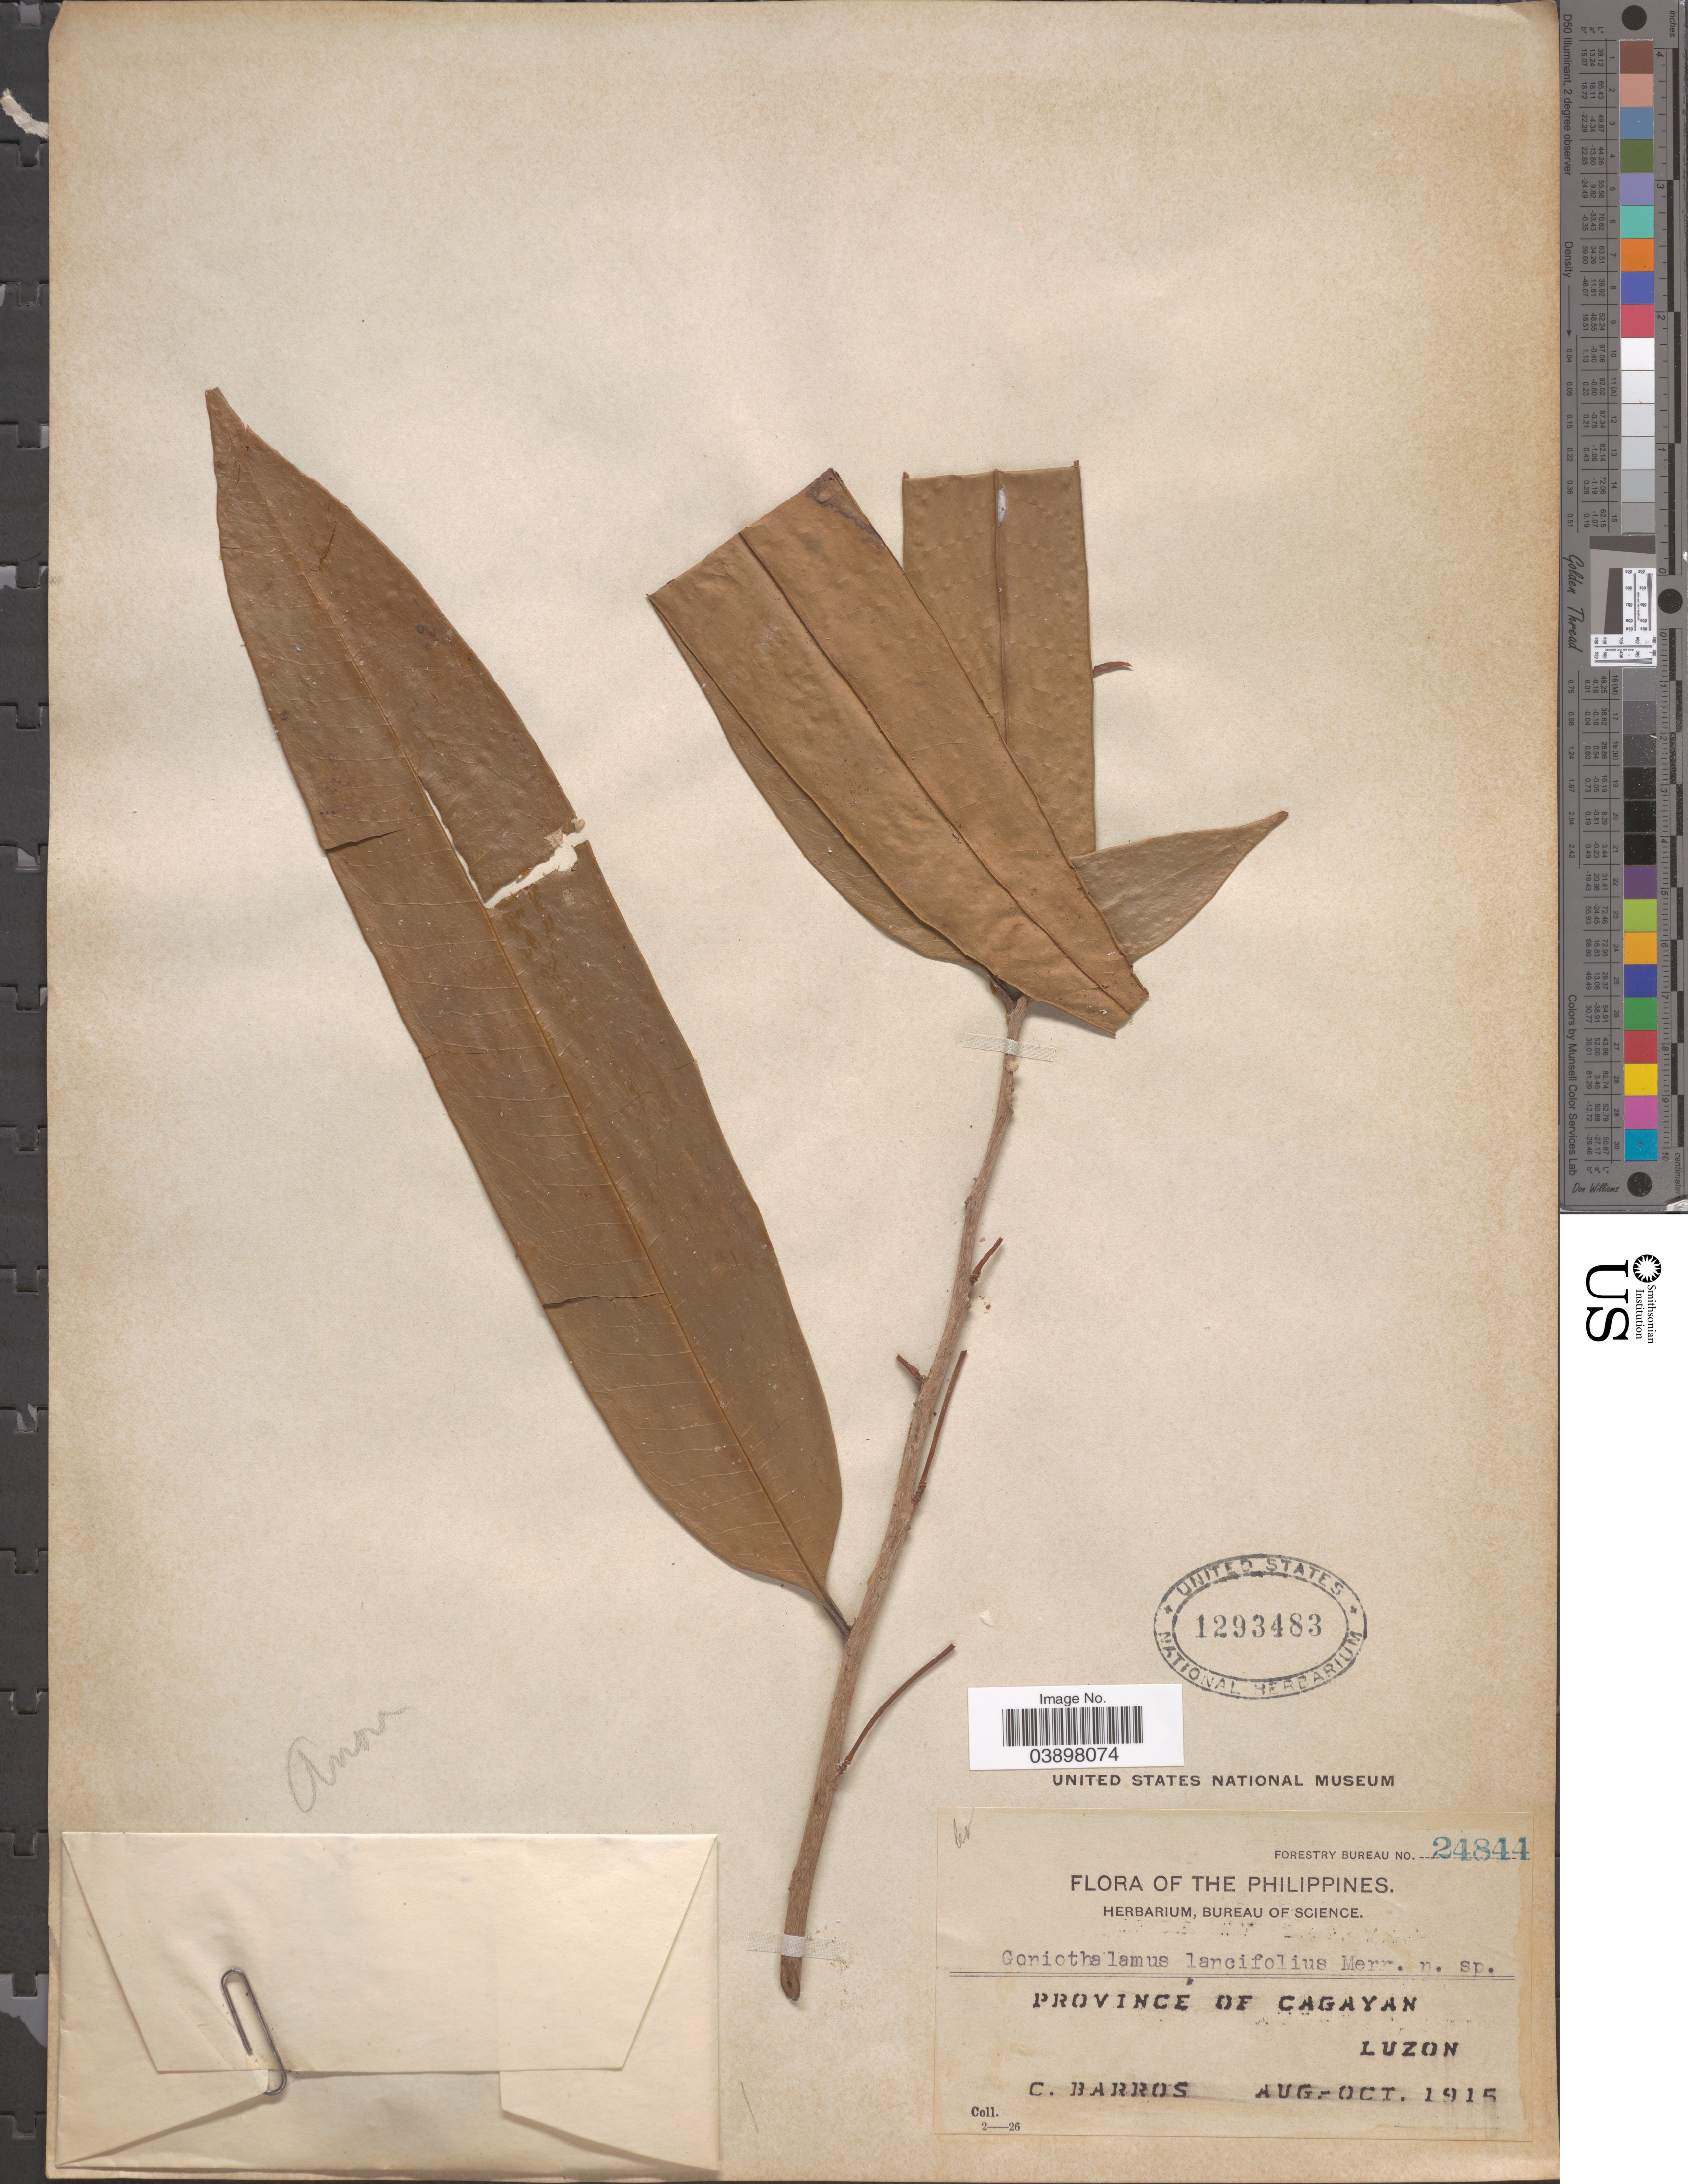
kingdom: Plantae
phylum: Tracheophyta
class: Magnoliopsida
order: Magnoliales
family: Annonaceae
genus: Goniothalamus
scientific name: Goniothalamus lancifolius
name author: Merr.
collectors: C. Barros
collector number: Forestry Bureau 24844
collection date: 1915-08/1915-10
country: Philippines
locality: Province of Cagayan, Luzon.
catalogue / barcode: US 1293483